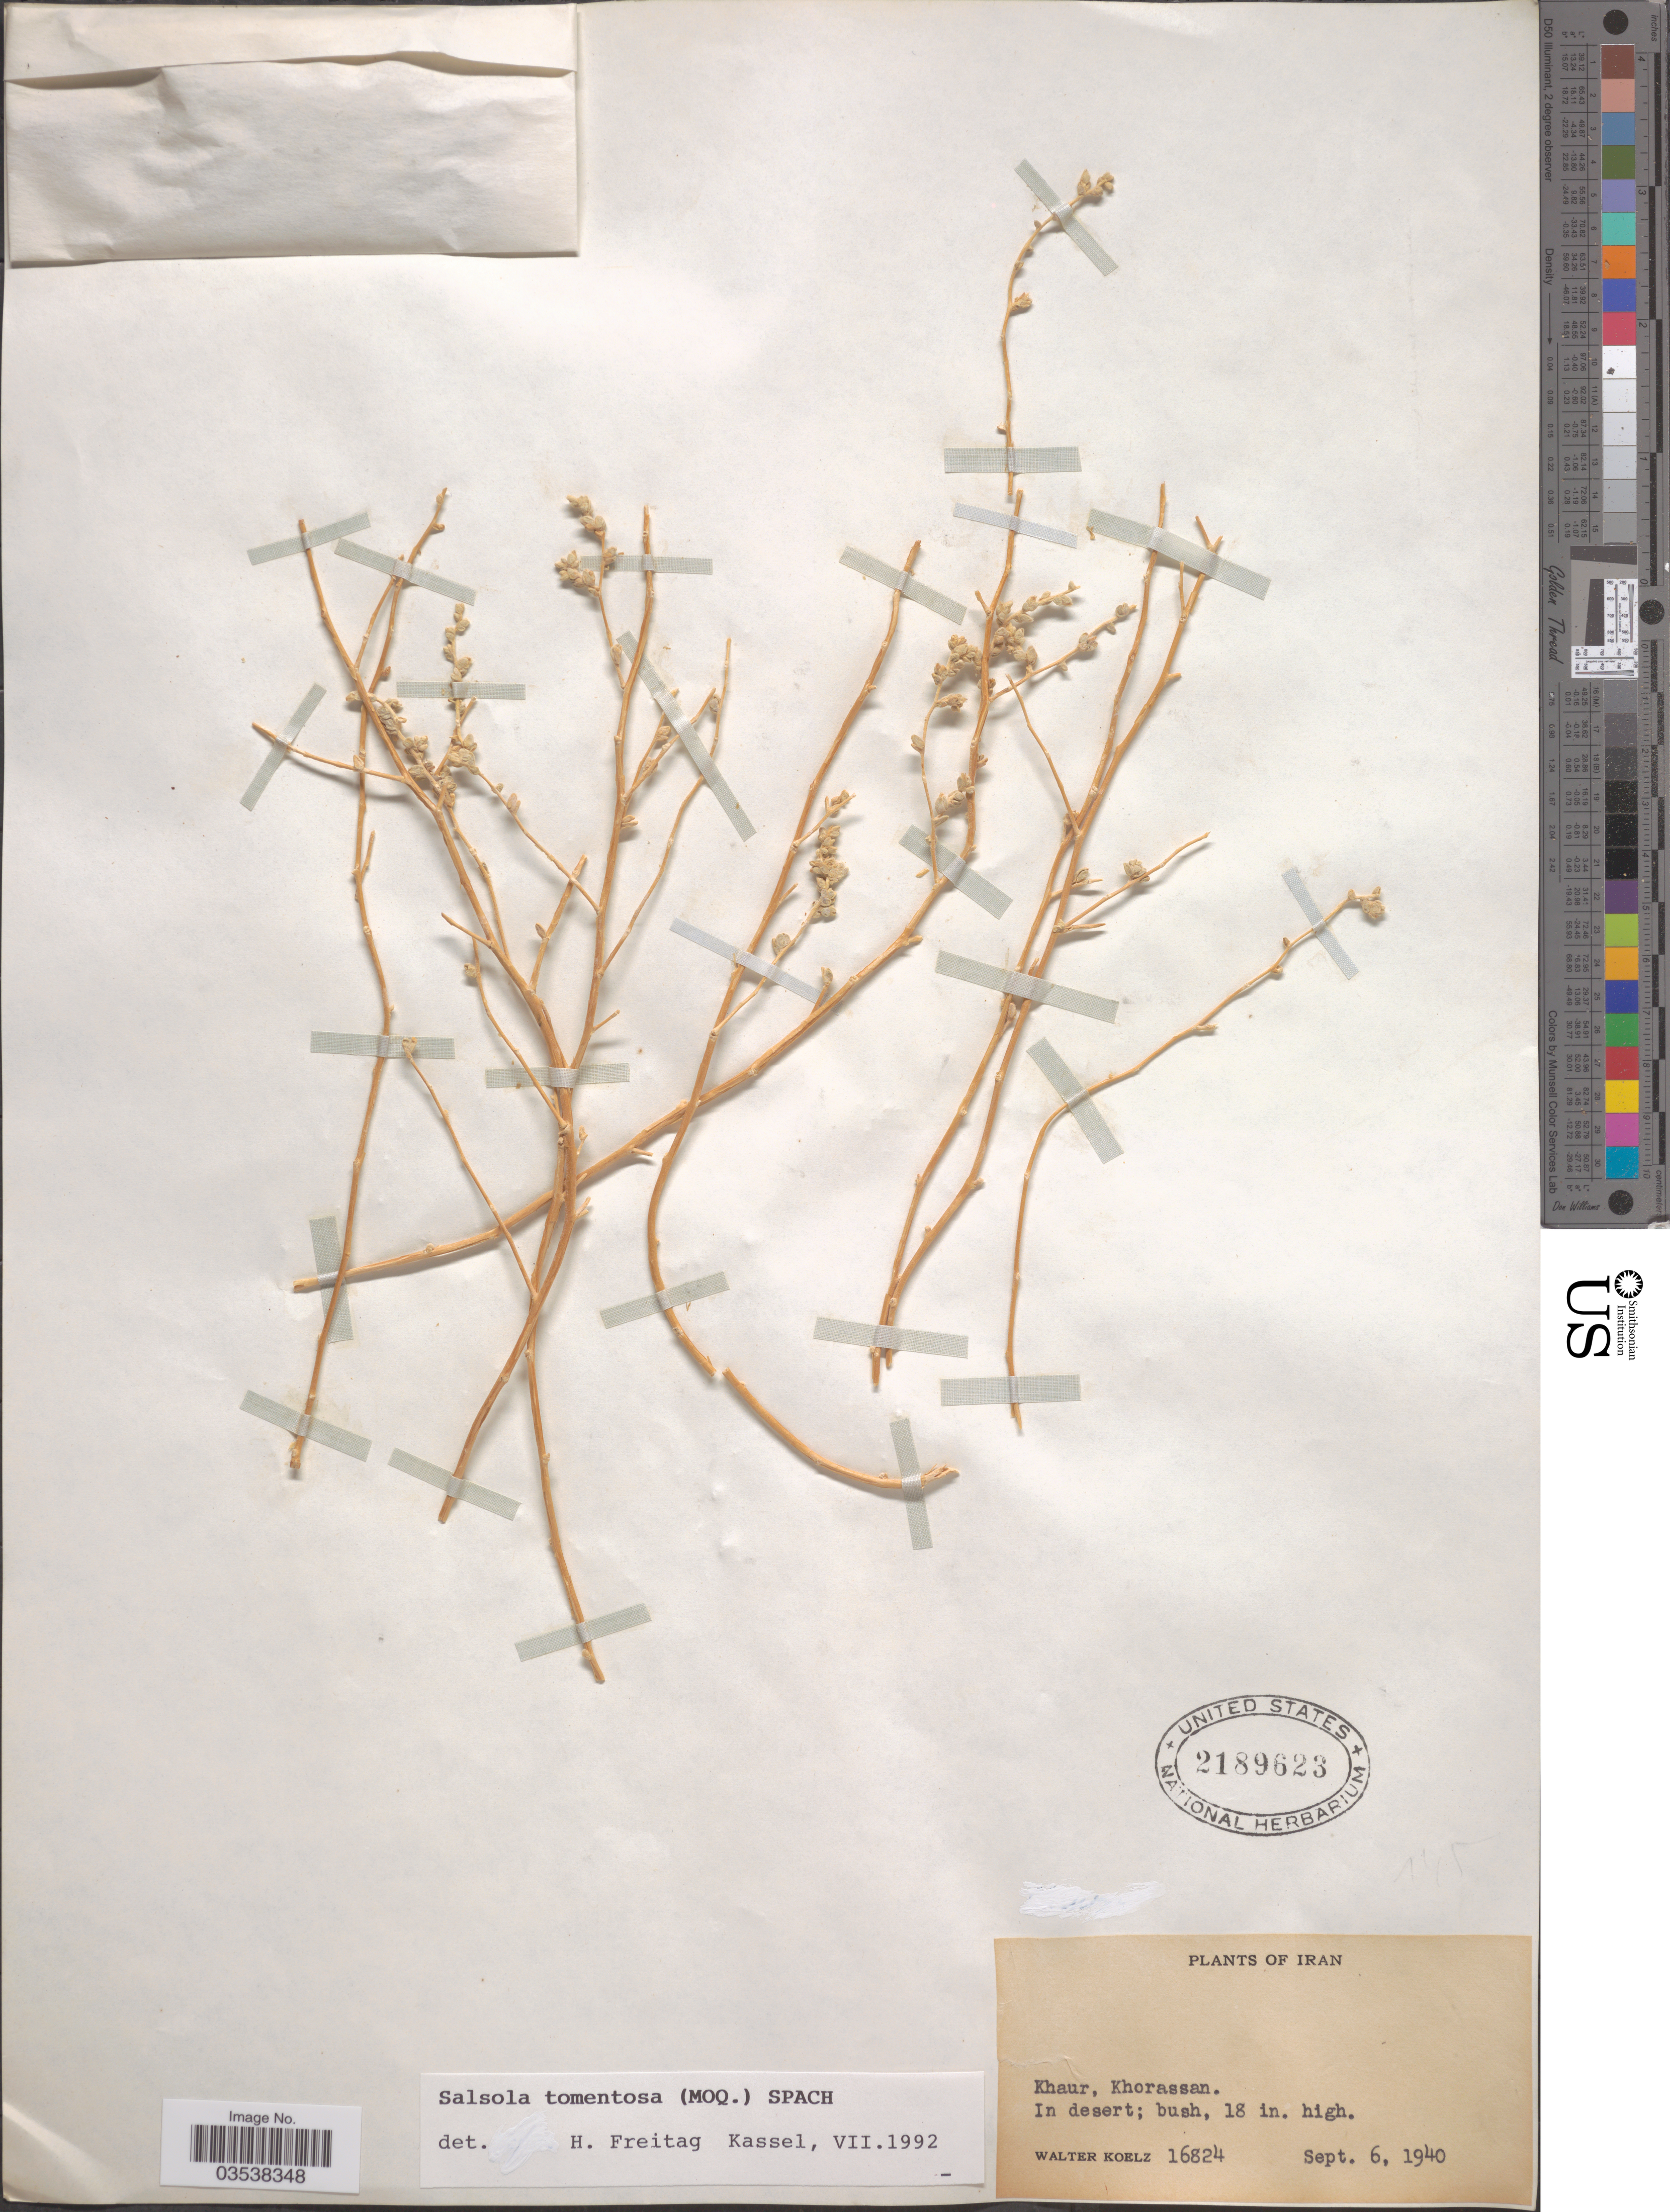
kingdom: Plantae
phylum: Tracheophyta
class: Magnoliopsida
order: Caryophyllales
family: Amaranthaceae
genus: Kaviria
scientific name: Kaviria tomentosa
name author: (Moq.) Akhani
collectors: W. N. Koelz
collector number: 16824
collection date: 1940-09-06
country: Iran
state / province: Khorasan [obsolete]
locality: Khaur, Khorassan.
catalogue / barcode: US 2189623